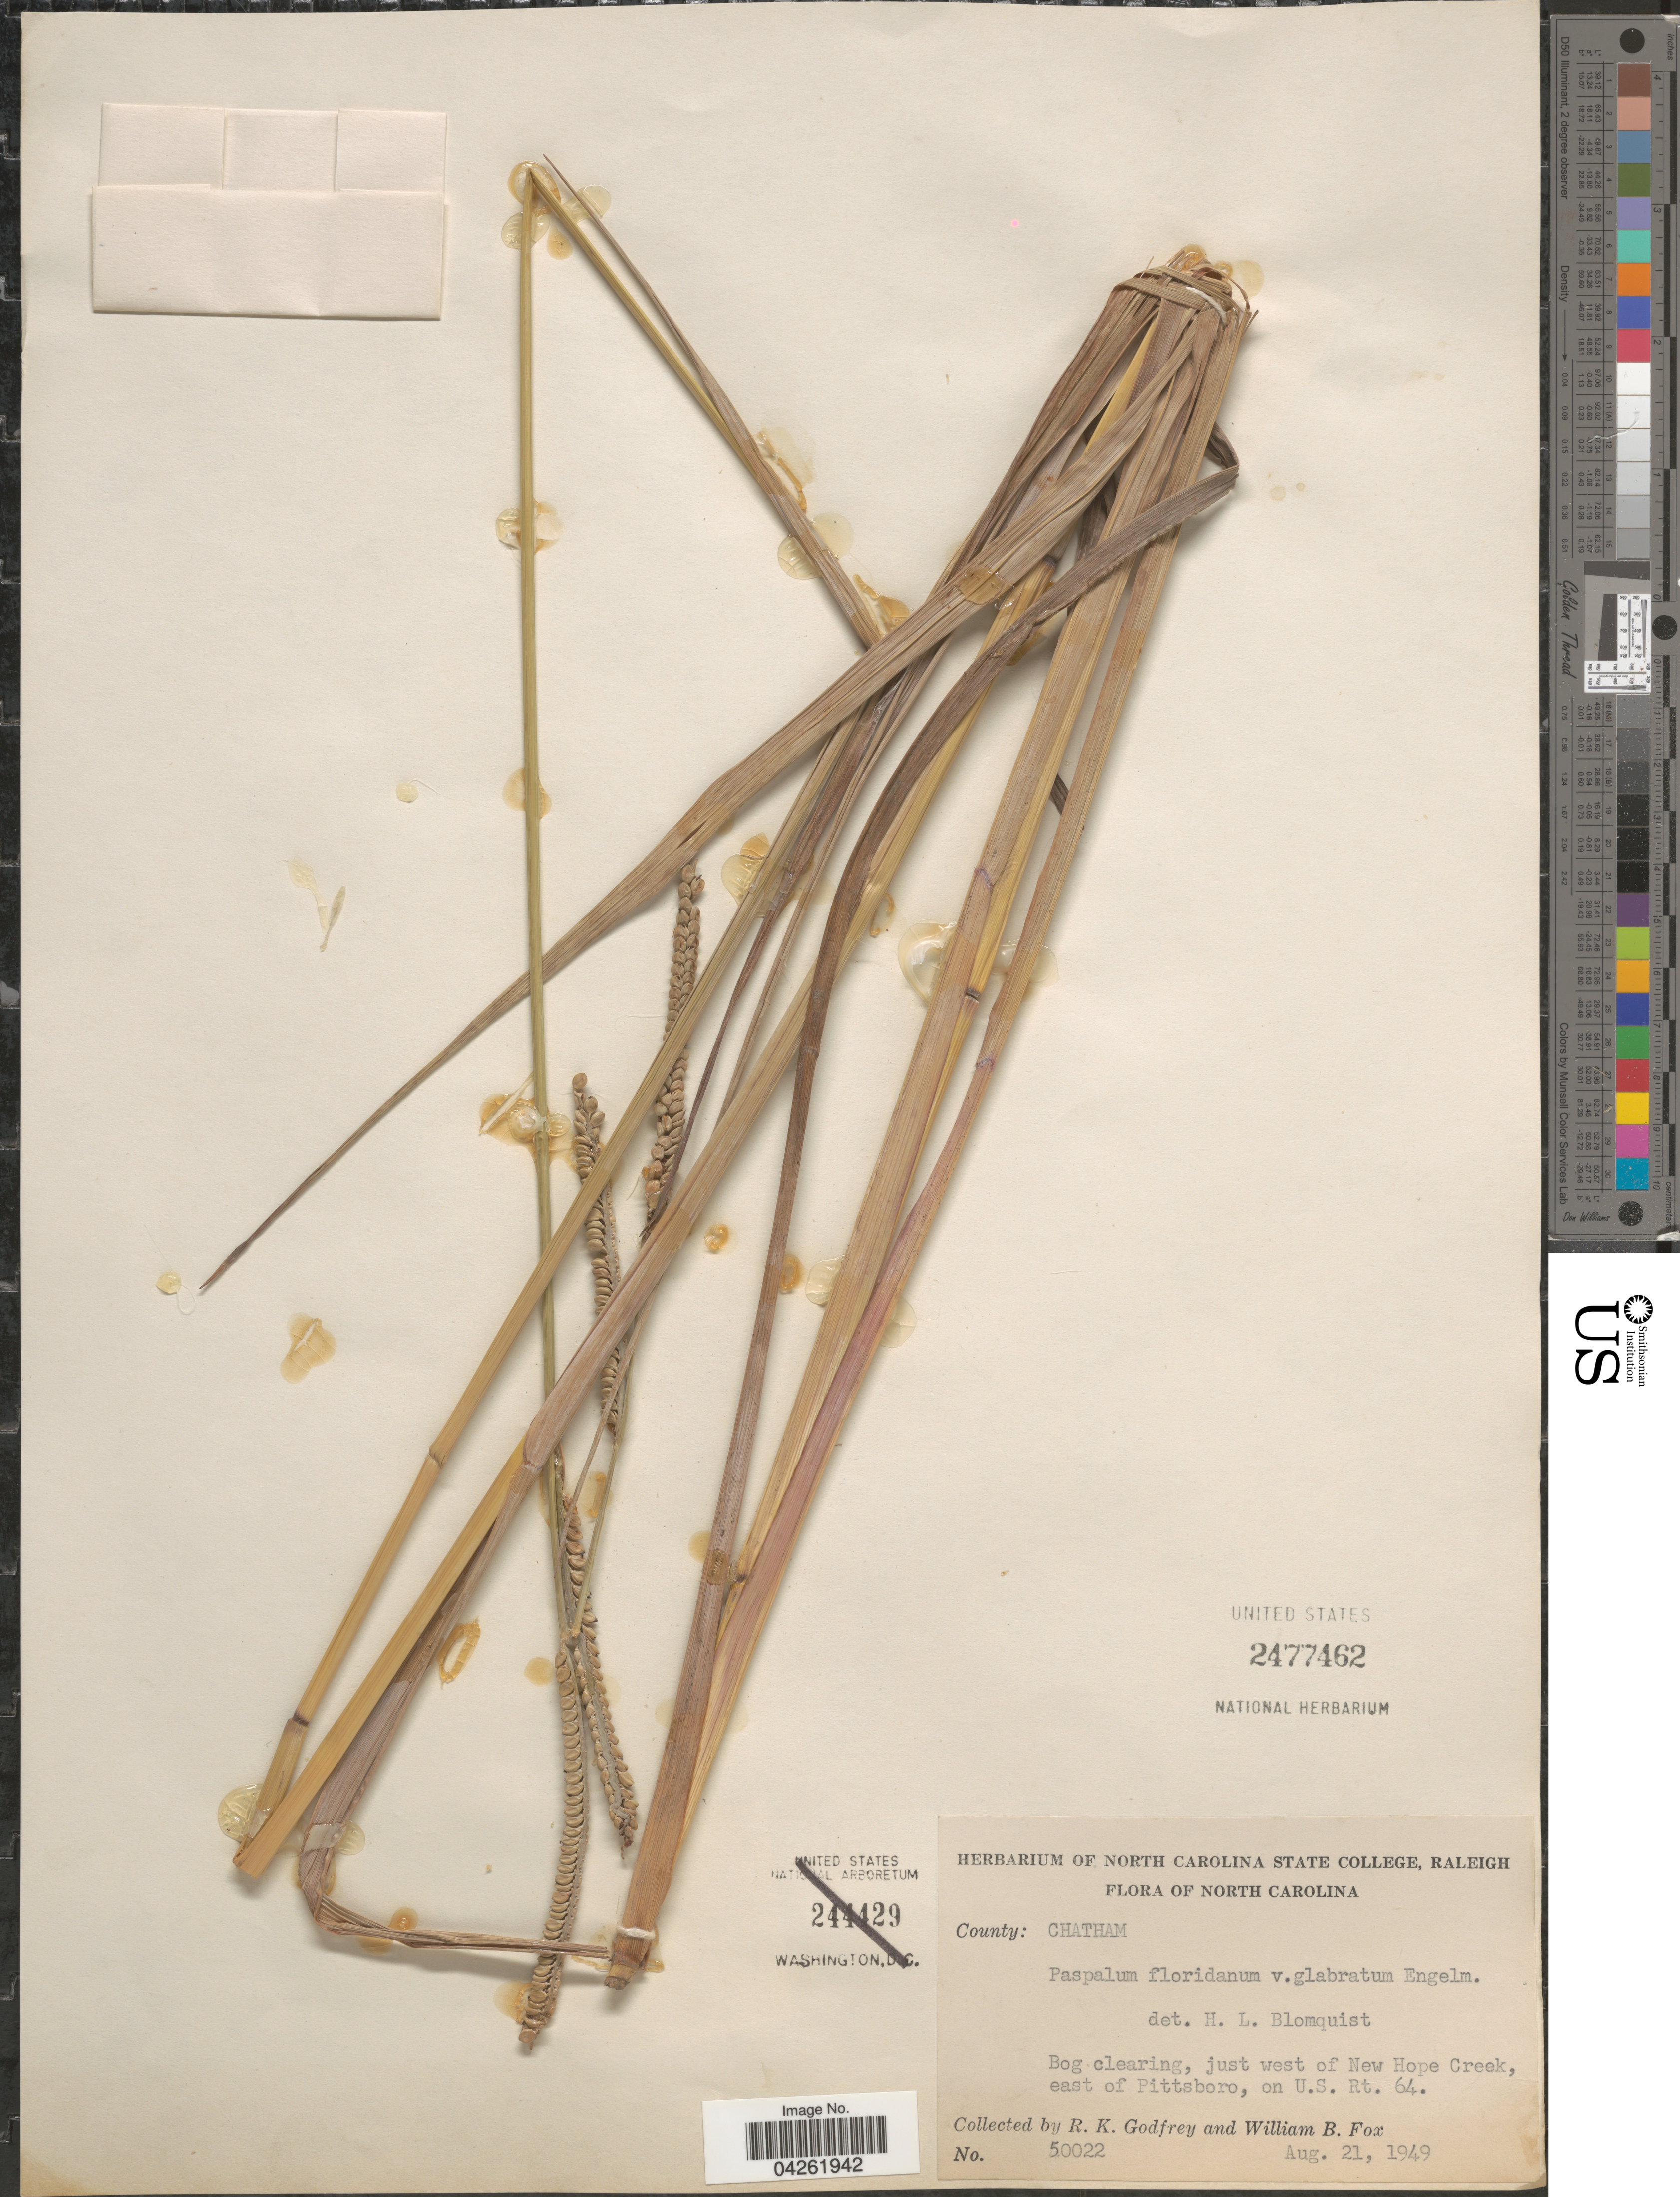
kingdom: Plantae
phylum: Tracheophyta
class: Liliopsida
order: Poales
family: Poaceae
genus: Paspalum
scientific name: Paspalum floridanum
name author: Michx.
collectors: R. K. Godfrey & W. B. Fox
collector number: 50022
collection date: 1949-08-21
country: United States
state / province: North Carolina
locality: Bog clearing, just west of New Hope Creek, east of Pittsboro, on U.S. Rt. 64.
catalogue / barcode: US 2477462